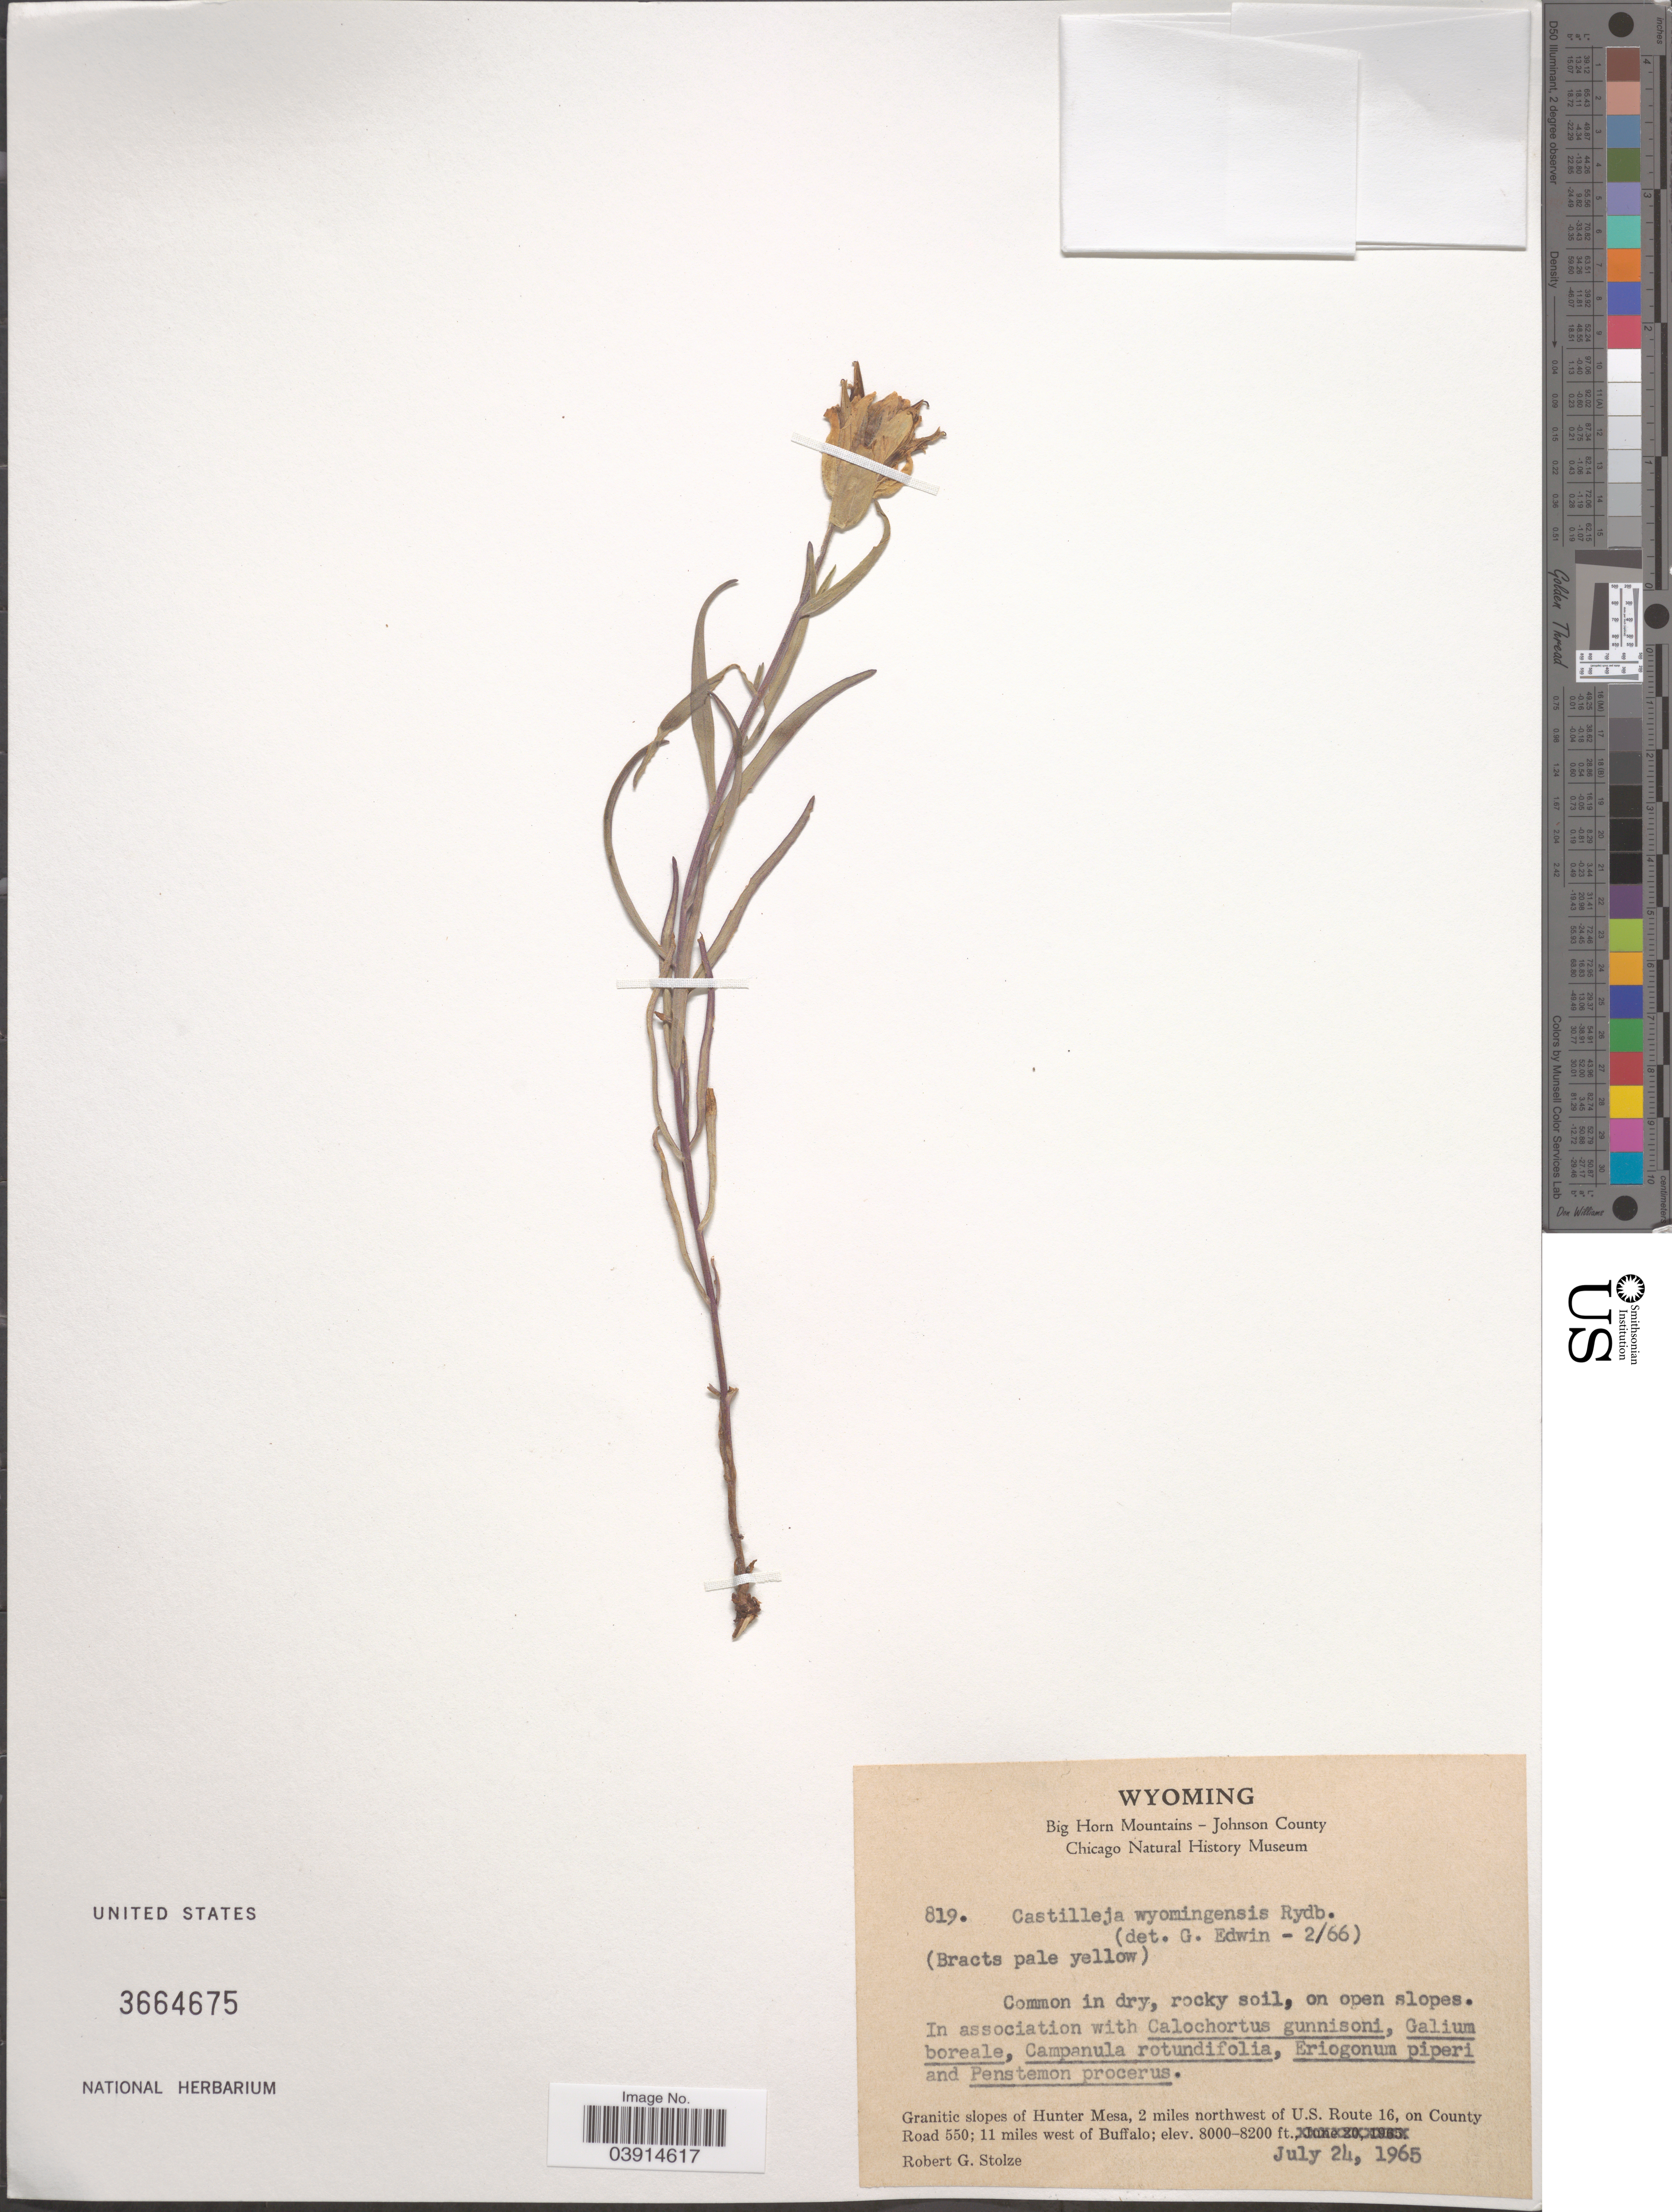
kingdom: Plantae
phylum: Tracheophyta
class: Magnoliopsida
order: Lamiales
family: Orobanchaceae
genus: Castilleja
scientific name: Castilleja wyomingensis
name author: Rydb.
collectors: R. G. Stolze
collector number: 819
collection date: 1965-07-24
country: United States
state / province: Wyoming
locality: Big Horn Mountains - Johnson County. Granitic slopes of Hunter Mesa, 2 miles northwest of U.S. Route 16, on County Road 550; 11 miles west of Buffalo.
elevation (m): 2438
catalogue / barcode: US 3664675